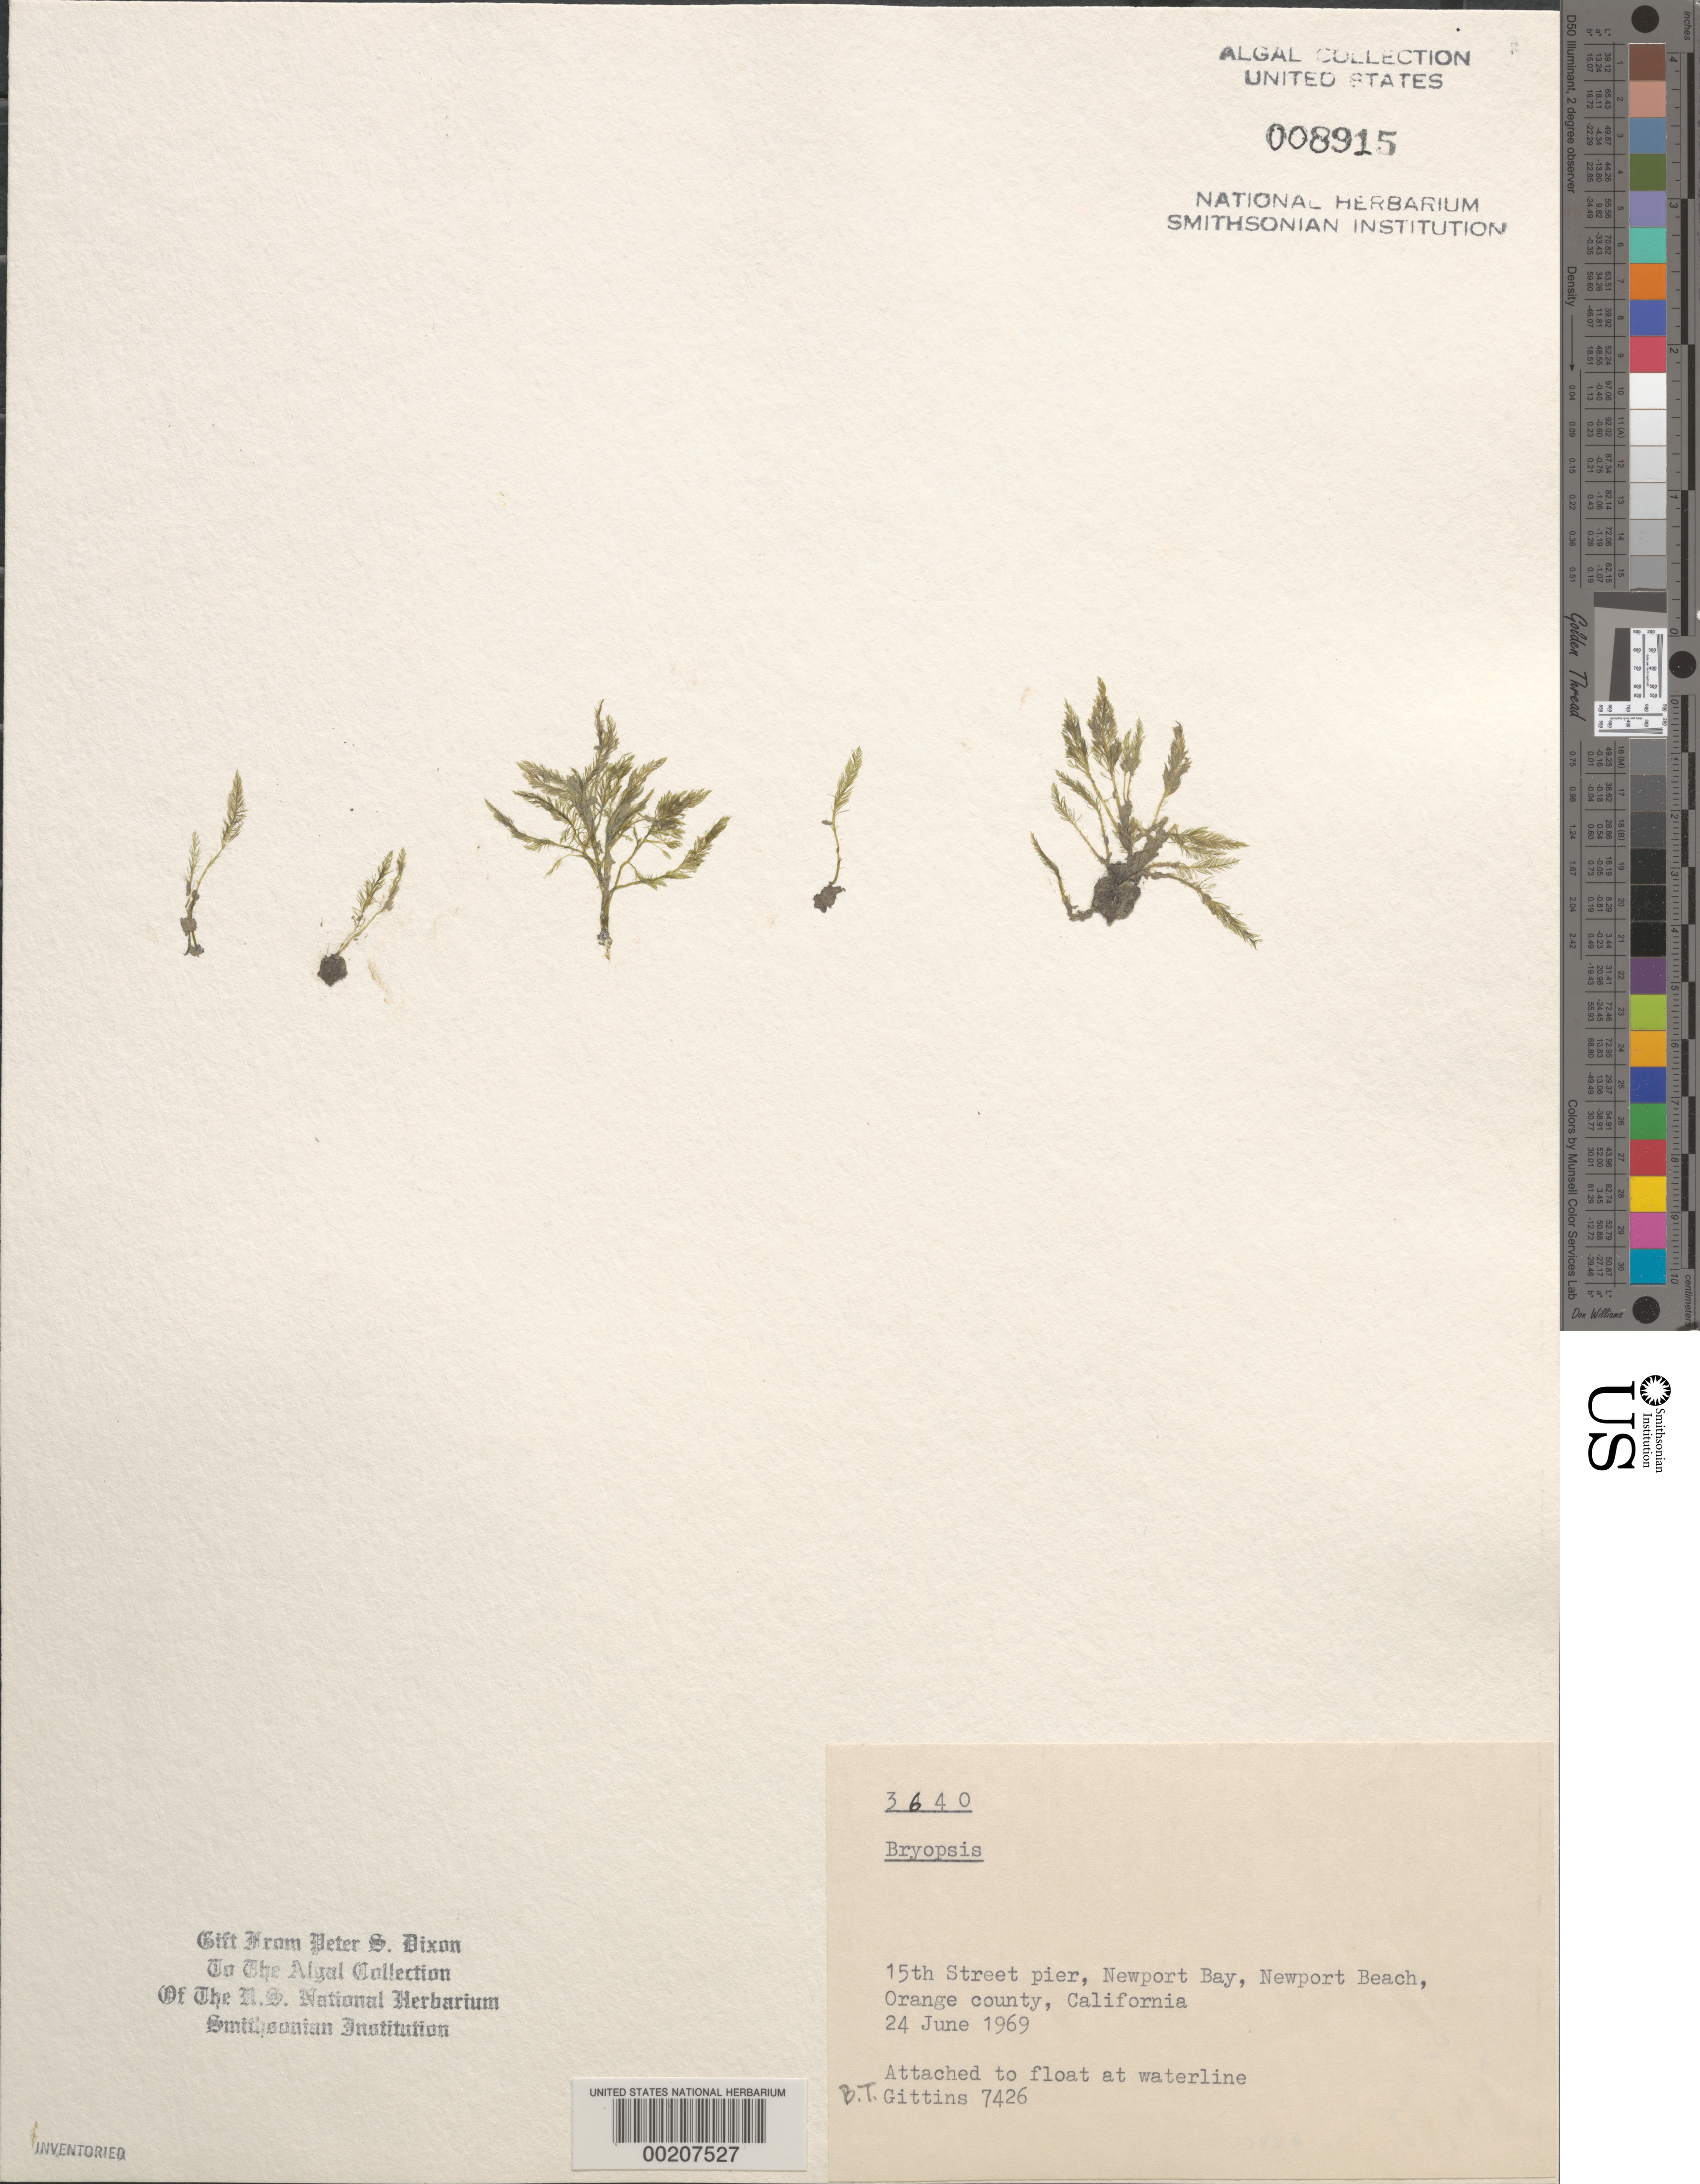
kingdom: Plantae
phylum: Chlorophyta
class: Ulvophyceae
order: Bryopsidales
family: Bryopsidaceae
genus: Bryopsis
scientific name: Bryopsis sp.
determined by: Dixon, P. S.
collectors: B. Gittins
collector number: BTG 7426 & PSD 3640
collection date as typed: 24 Jun 1969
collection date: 1969-06-24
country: United States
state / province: California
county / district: Orange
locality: Newport Beach, Newport Bay, 15th Street pier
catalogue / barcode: US 8915